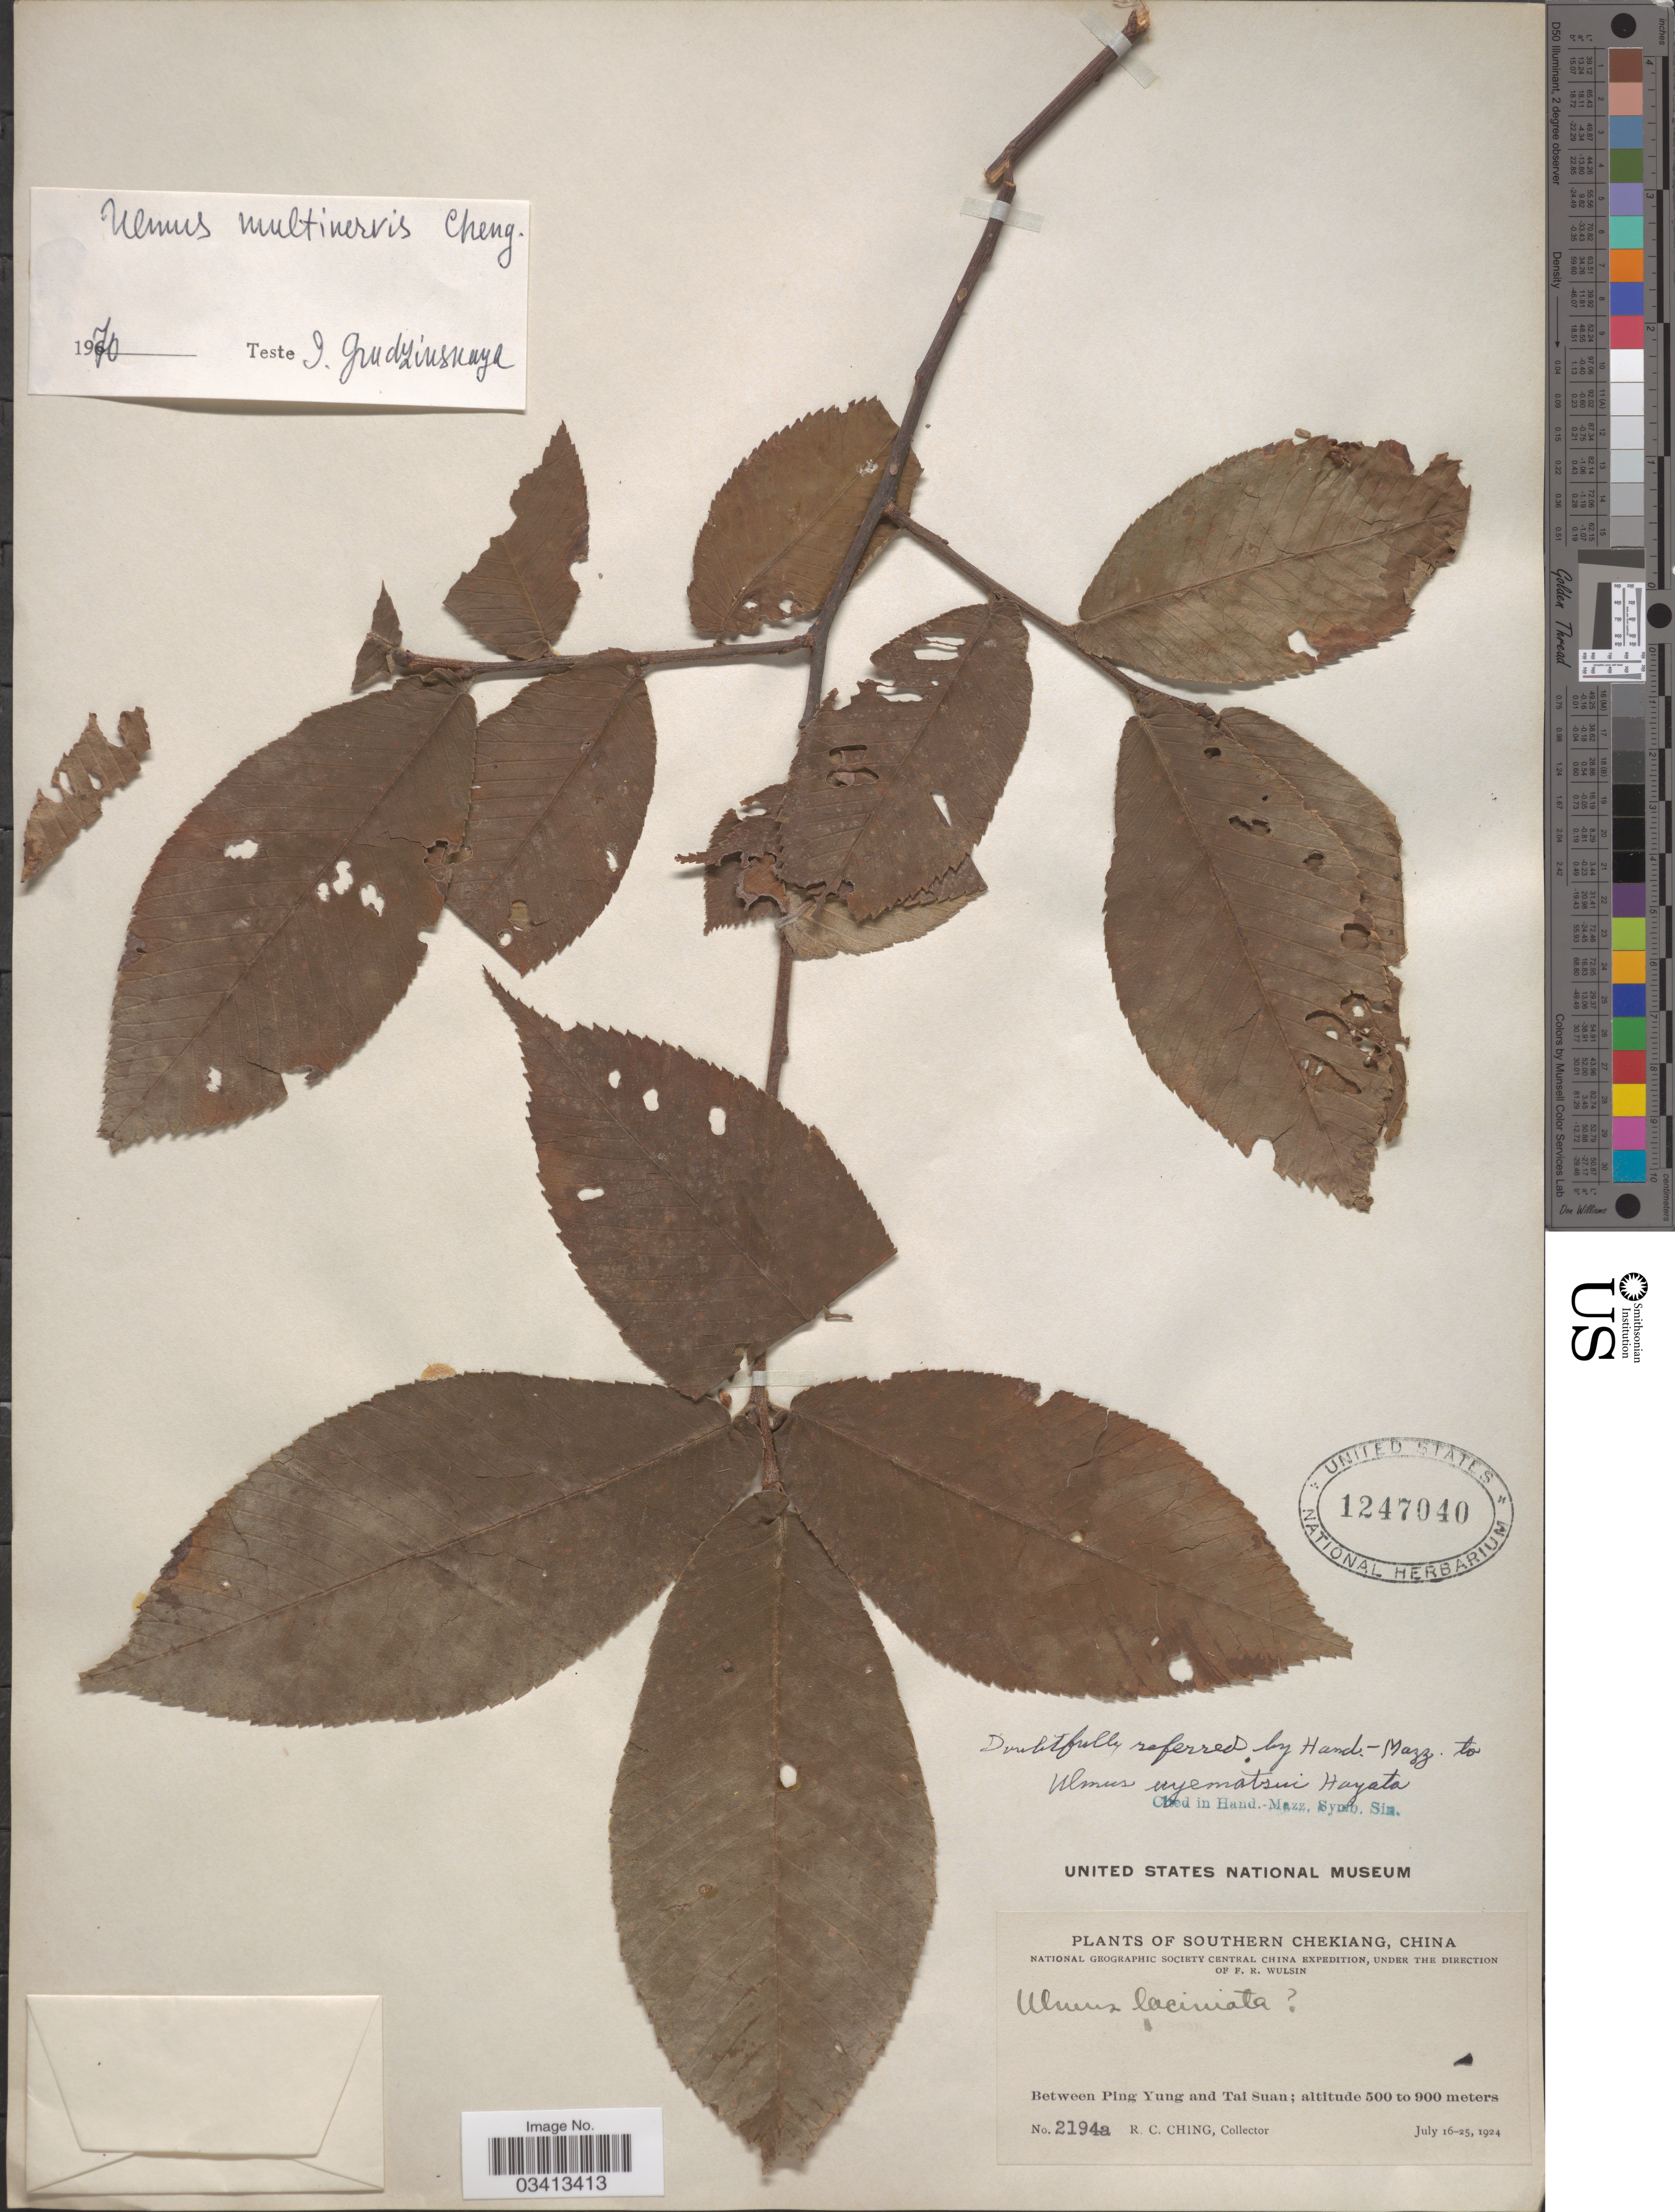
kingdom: Plantae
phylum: Tracheophyta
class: Magnoliopsida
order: Rosales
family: Ulmaceae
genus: Ulmus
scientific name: Ulmus castaneifolia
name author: Hemsl.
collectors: R. C. Ching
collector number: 2194a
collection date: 1924-07-16/1924-07-25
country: China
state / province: Zhejiang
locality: Southern Chekiang. Between Ping Yung and Tai Suan.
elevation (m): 500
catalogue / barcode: US 1247040